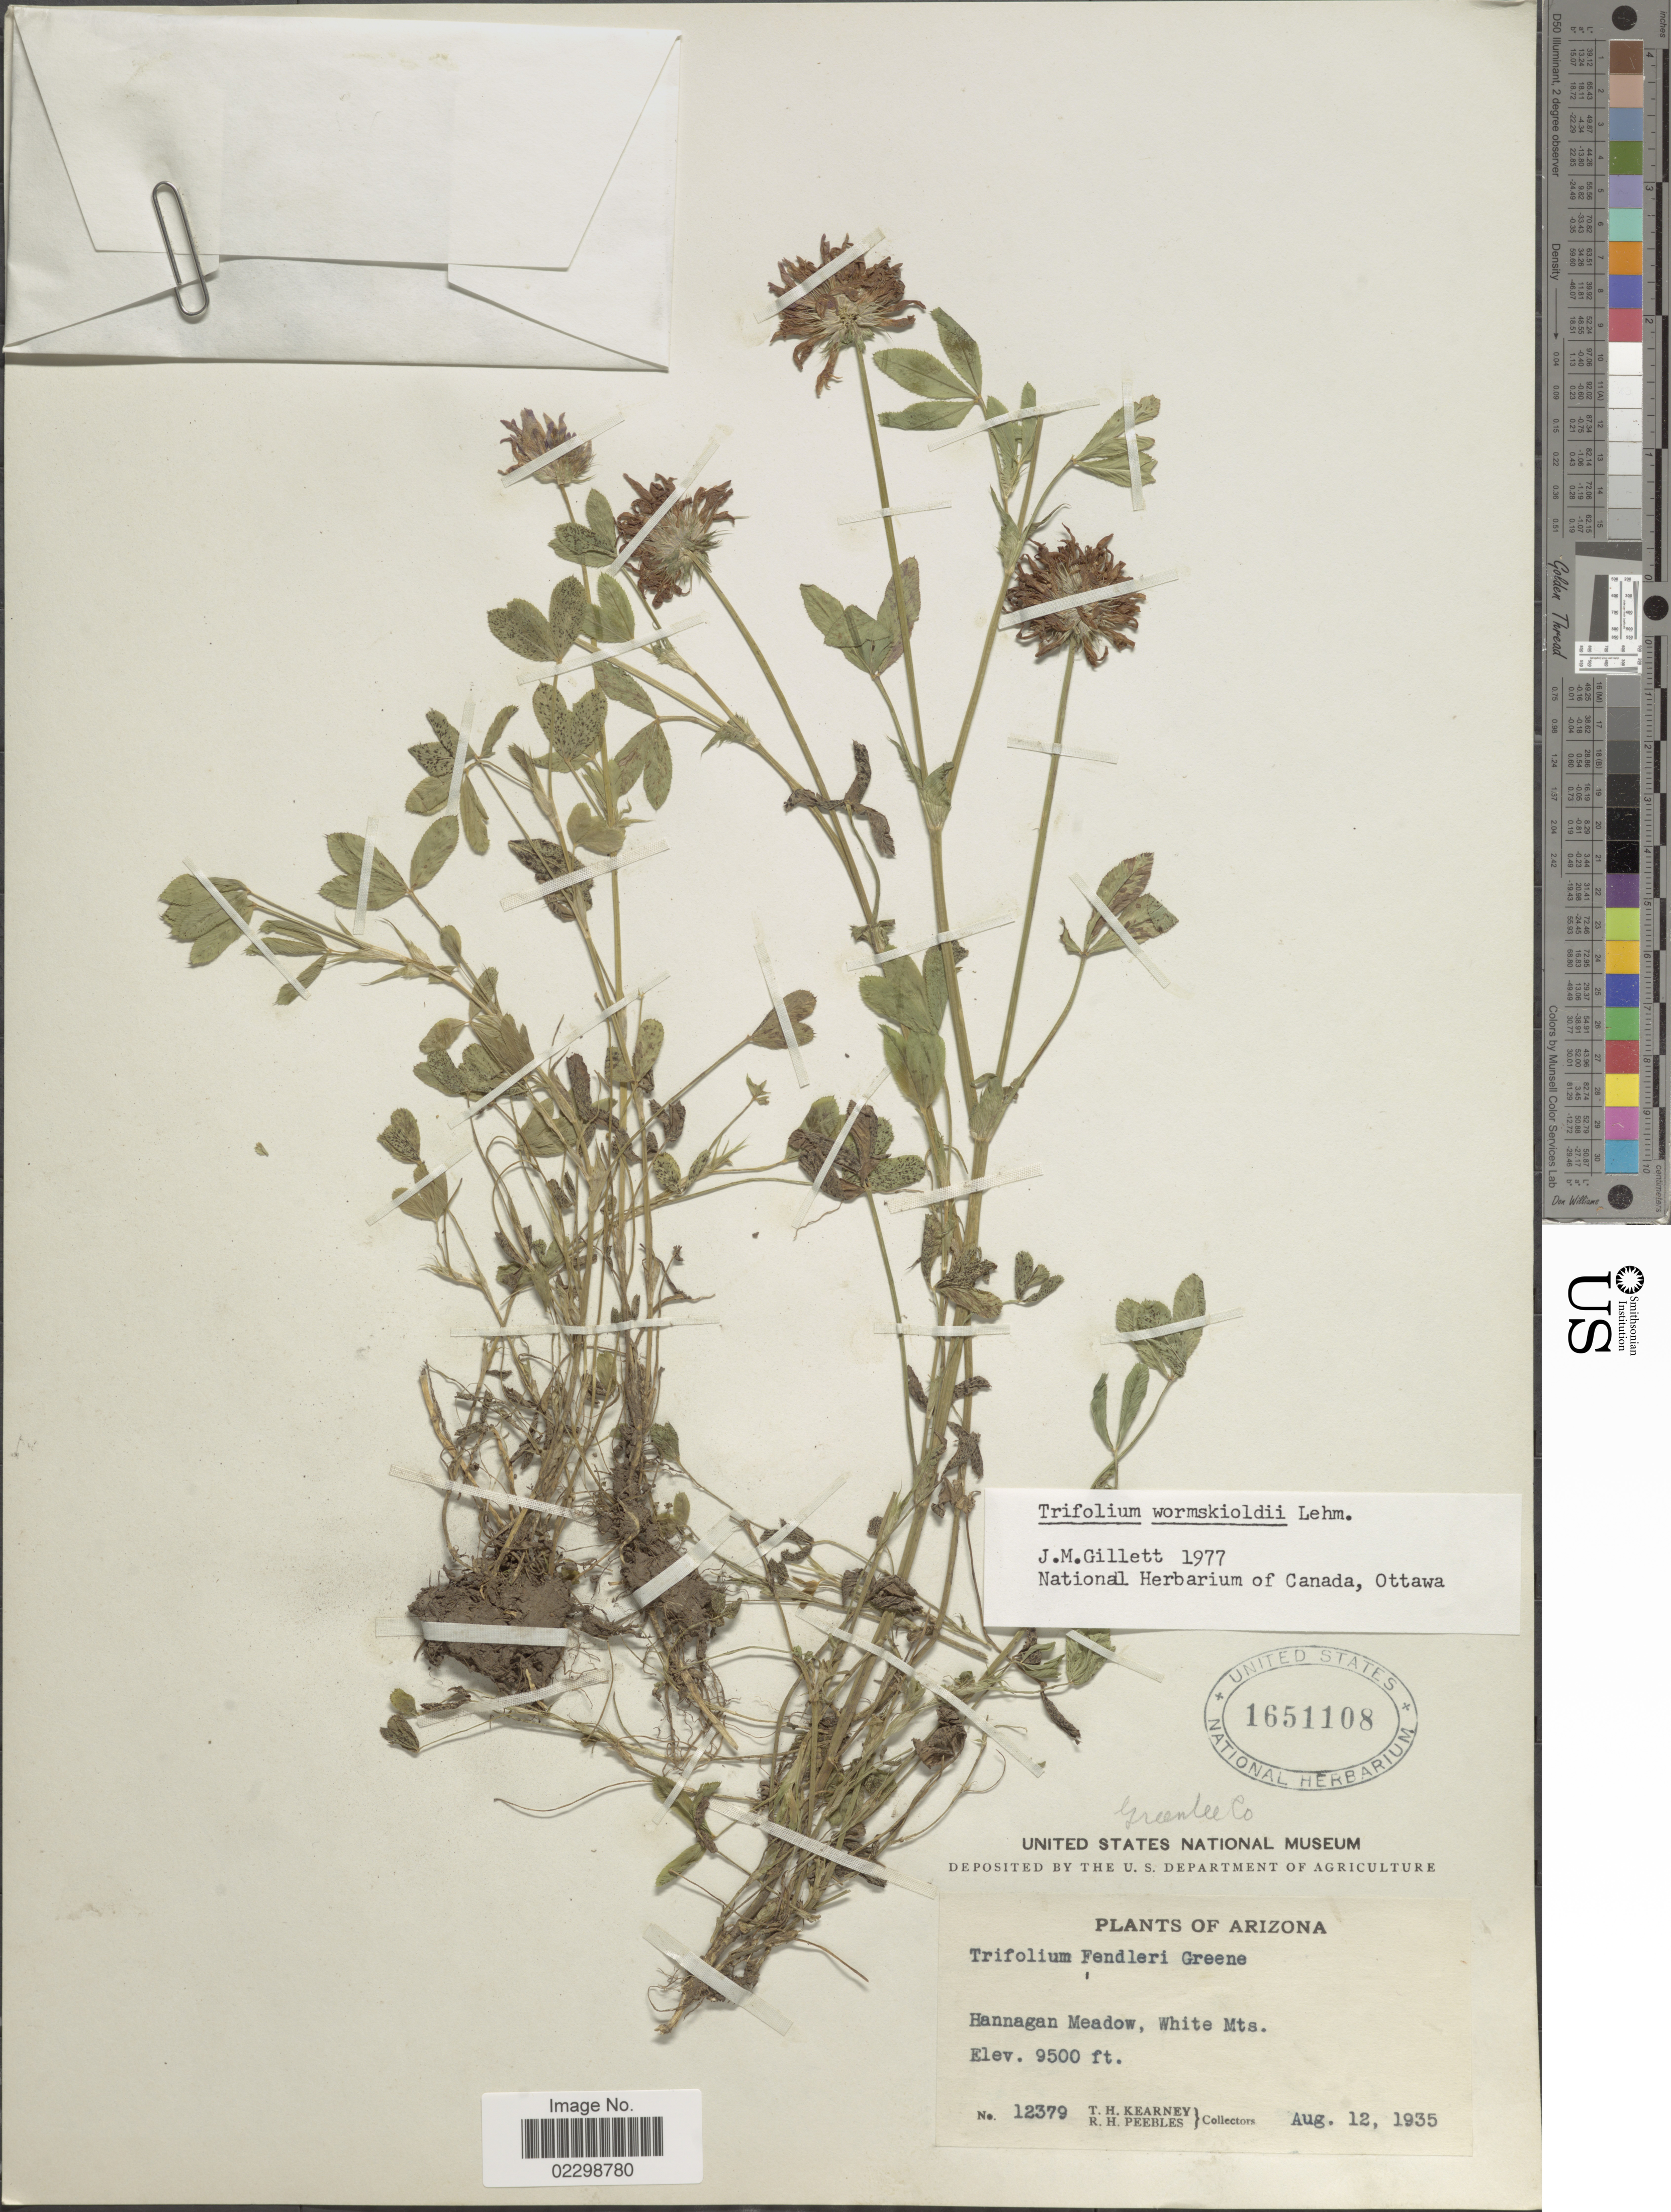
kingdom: Plantae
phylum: Tracheophyta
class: Magnoliopsida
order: Fabales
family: Fabaceae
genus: Trifolium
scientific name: Trifolium wormskioldii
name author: Lehm.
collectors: T. H. Kearney & R. H. Peebles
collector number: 12379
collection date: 1935-08-12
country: United States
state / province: Arizona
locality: Hannagan Meadow, White Mts.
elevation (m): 2896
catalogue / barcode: US 1651108